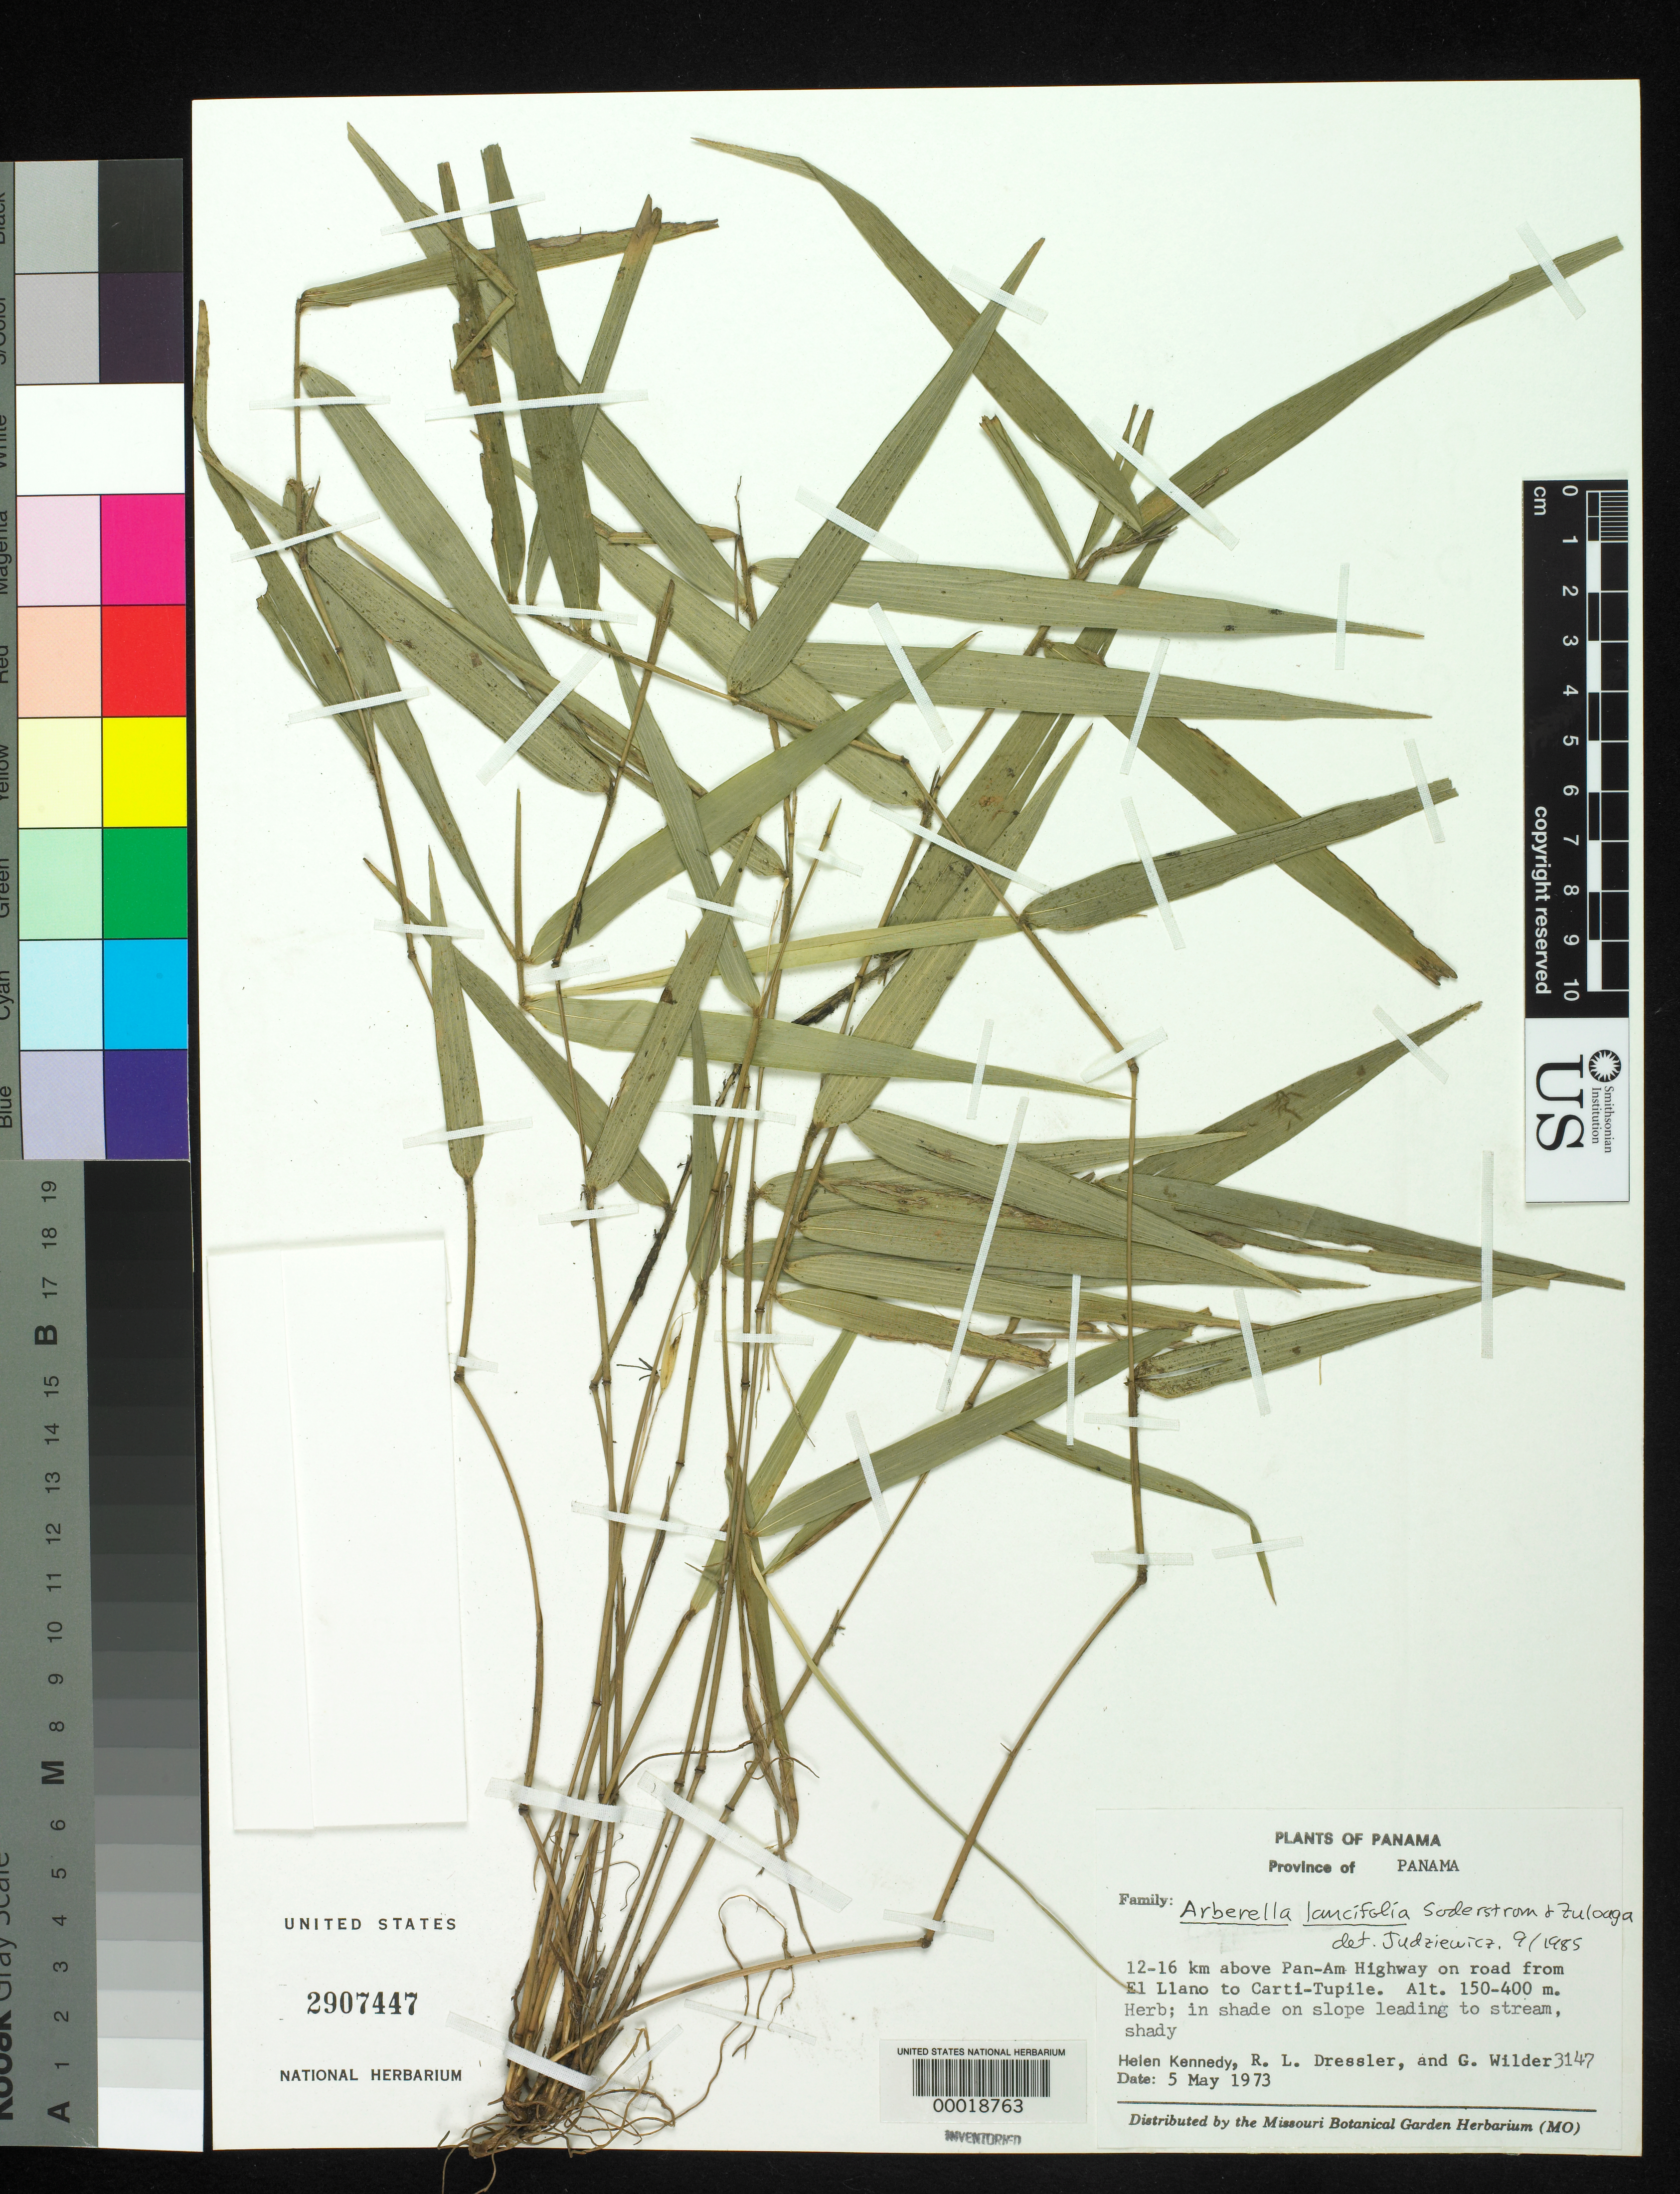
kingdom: Plantae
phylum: Tracheophyta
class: Liliopsida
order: Poales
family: Poaceae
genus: Arberella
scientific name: Arberella lancifolia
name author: Soderstr. & Zuloaga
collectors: H. Kennedy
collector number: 3147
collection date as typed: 05 May 1973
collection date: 1973-05-05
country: Panama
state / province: Panamá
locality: Pan Am Hwy., El Llano / Carti-Tupile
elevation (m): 150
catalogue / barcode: US 2907447